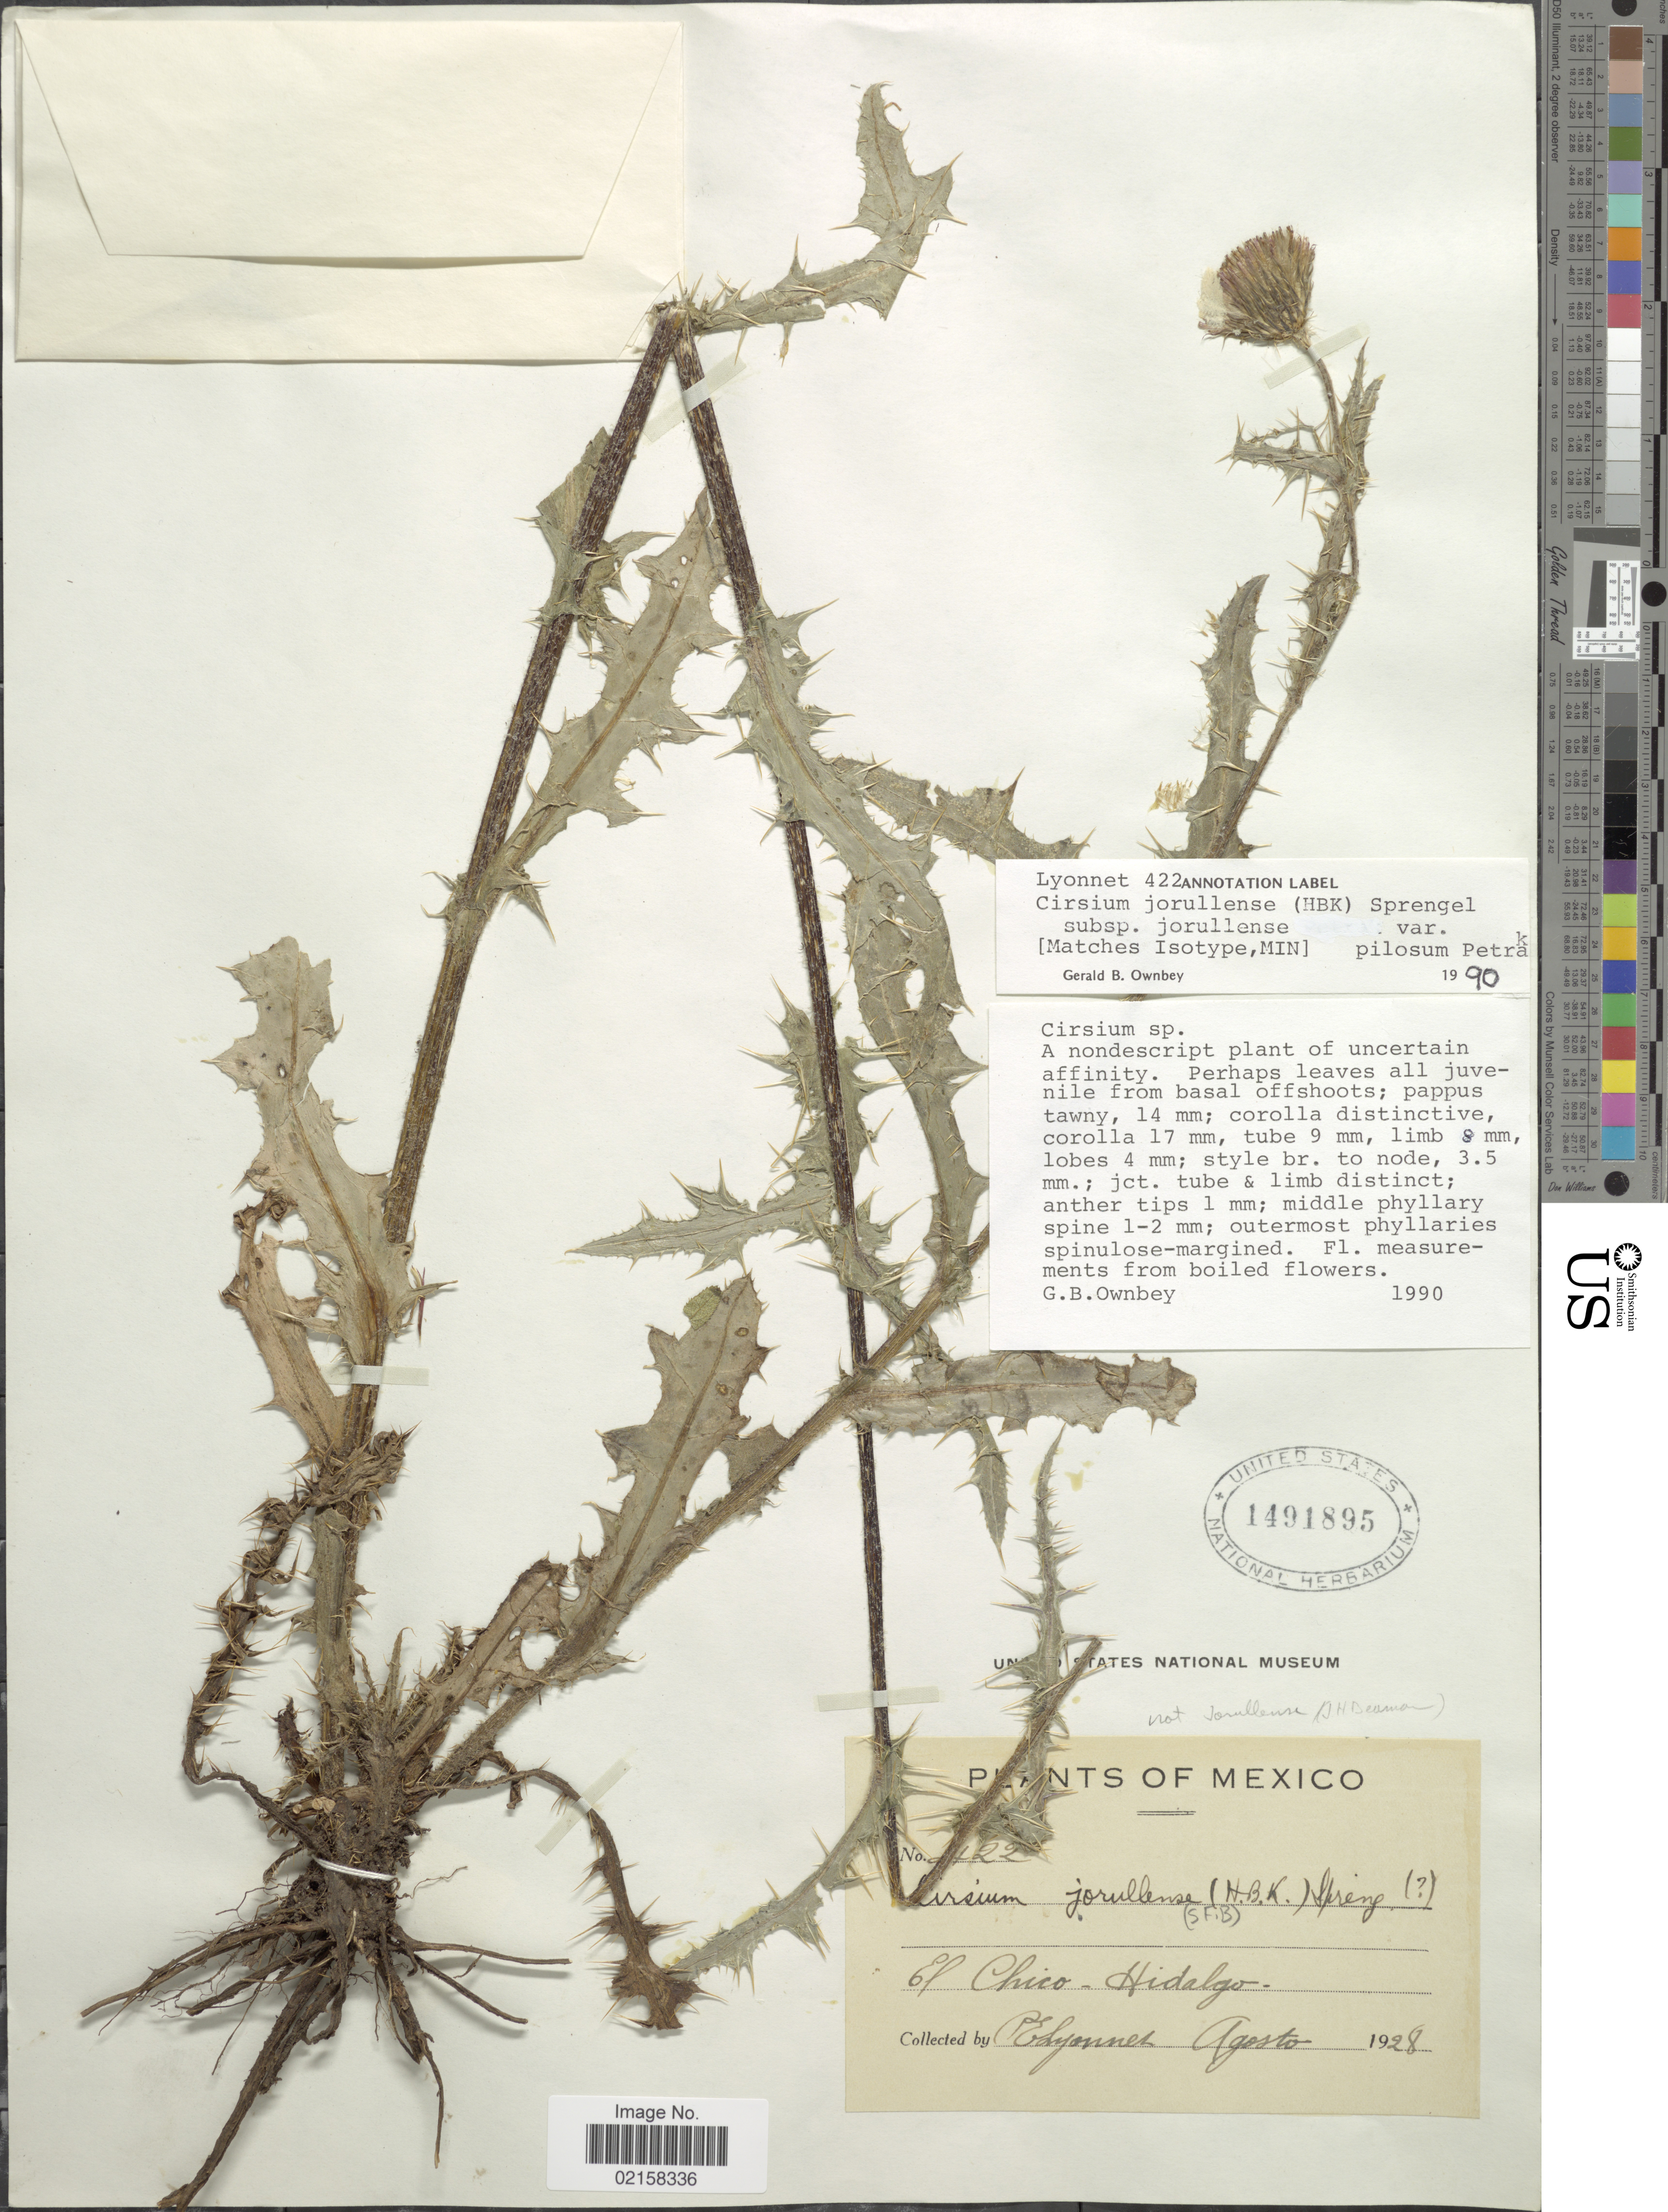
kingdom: Plantae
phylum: Tracheophyta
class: Magnoliopsida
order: Asterales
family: Asteraceae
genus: Cirsium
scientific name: Cirsium jorullense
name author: (Kunth) Spreng.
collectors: E. Lyonnet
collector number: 422*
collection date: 1928-08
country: Mexico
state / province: Hidalgo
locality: El Chico.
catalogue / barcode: US 1491895